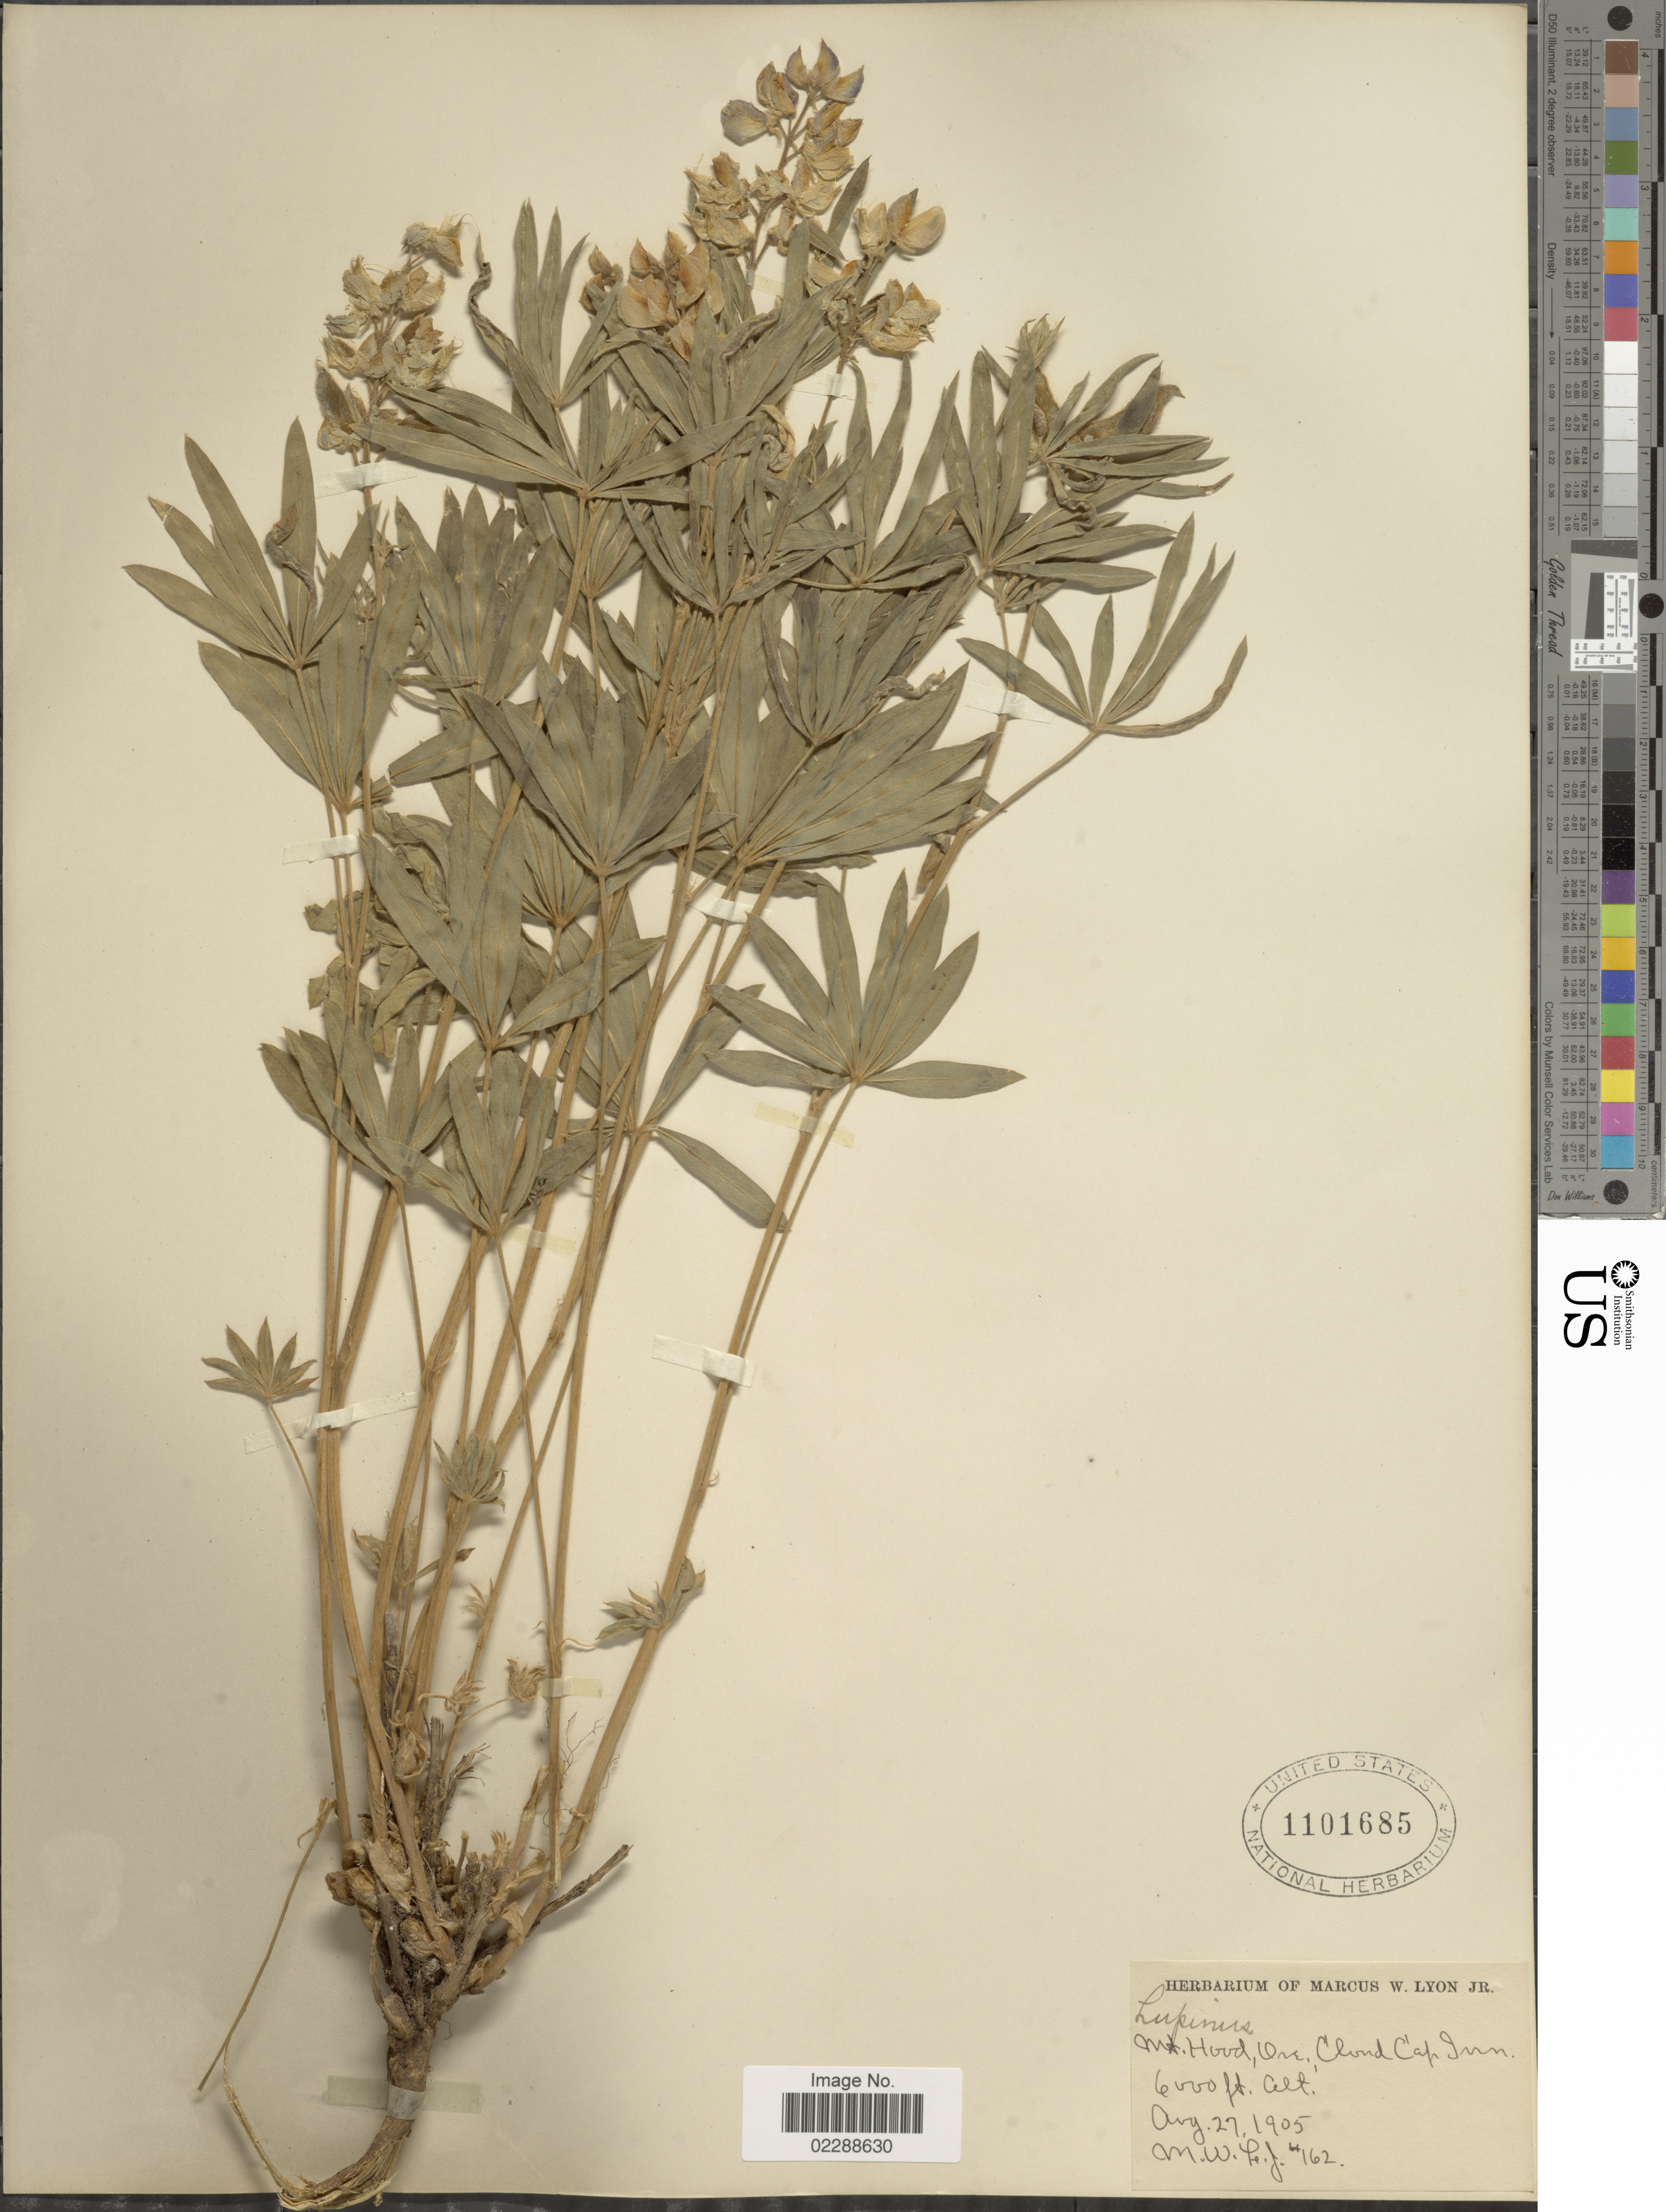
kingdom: Plantae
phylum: Tracheophyta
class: Magnoliopsida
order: Fabales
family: Fabaceae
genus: Lupinus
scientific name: Lupinus sp.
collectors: M. W. Lyon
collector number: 162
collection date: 1905-08-27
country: United States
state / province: Oregon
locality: Mt. Hood, Ore. Cloud Cap Inn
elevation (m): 1829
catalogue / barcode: US 1101685